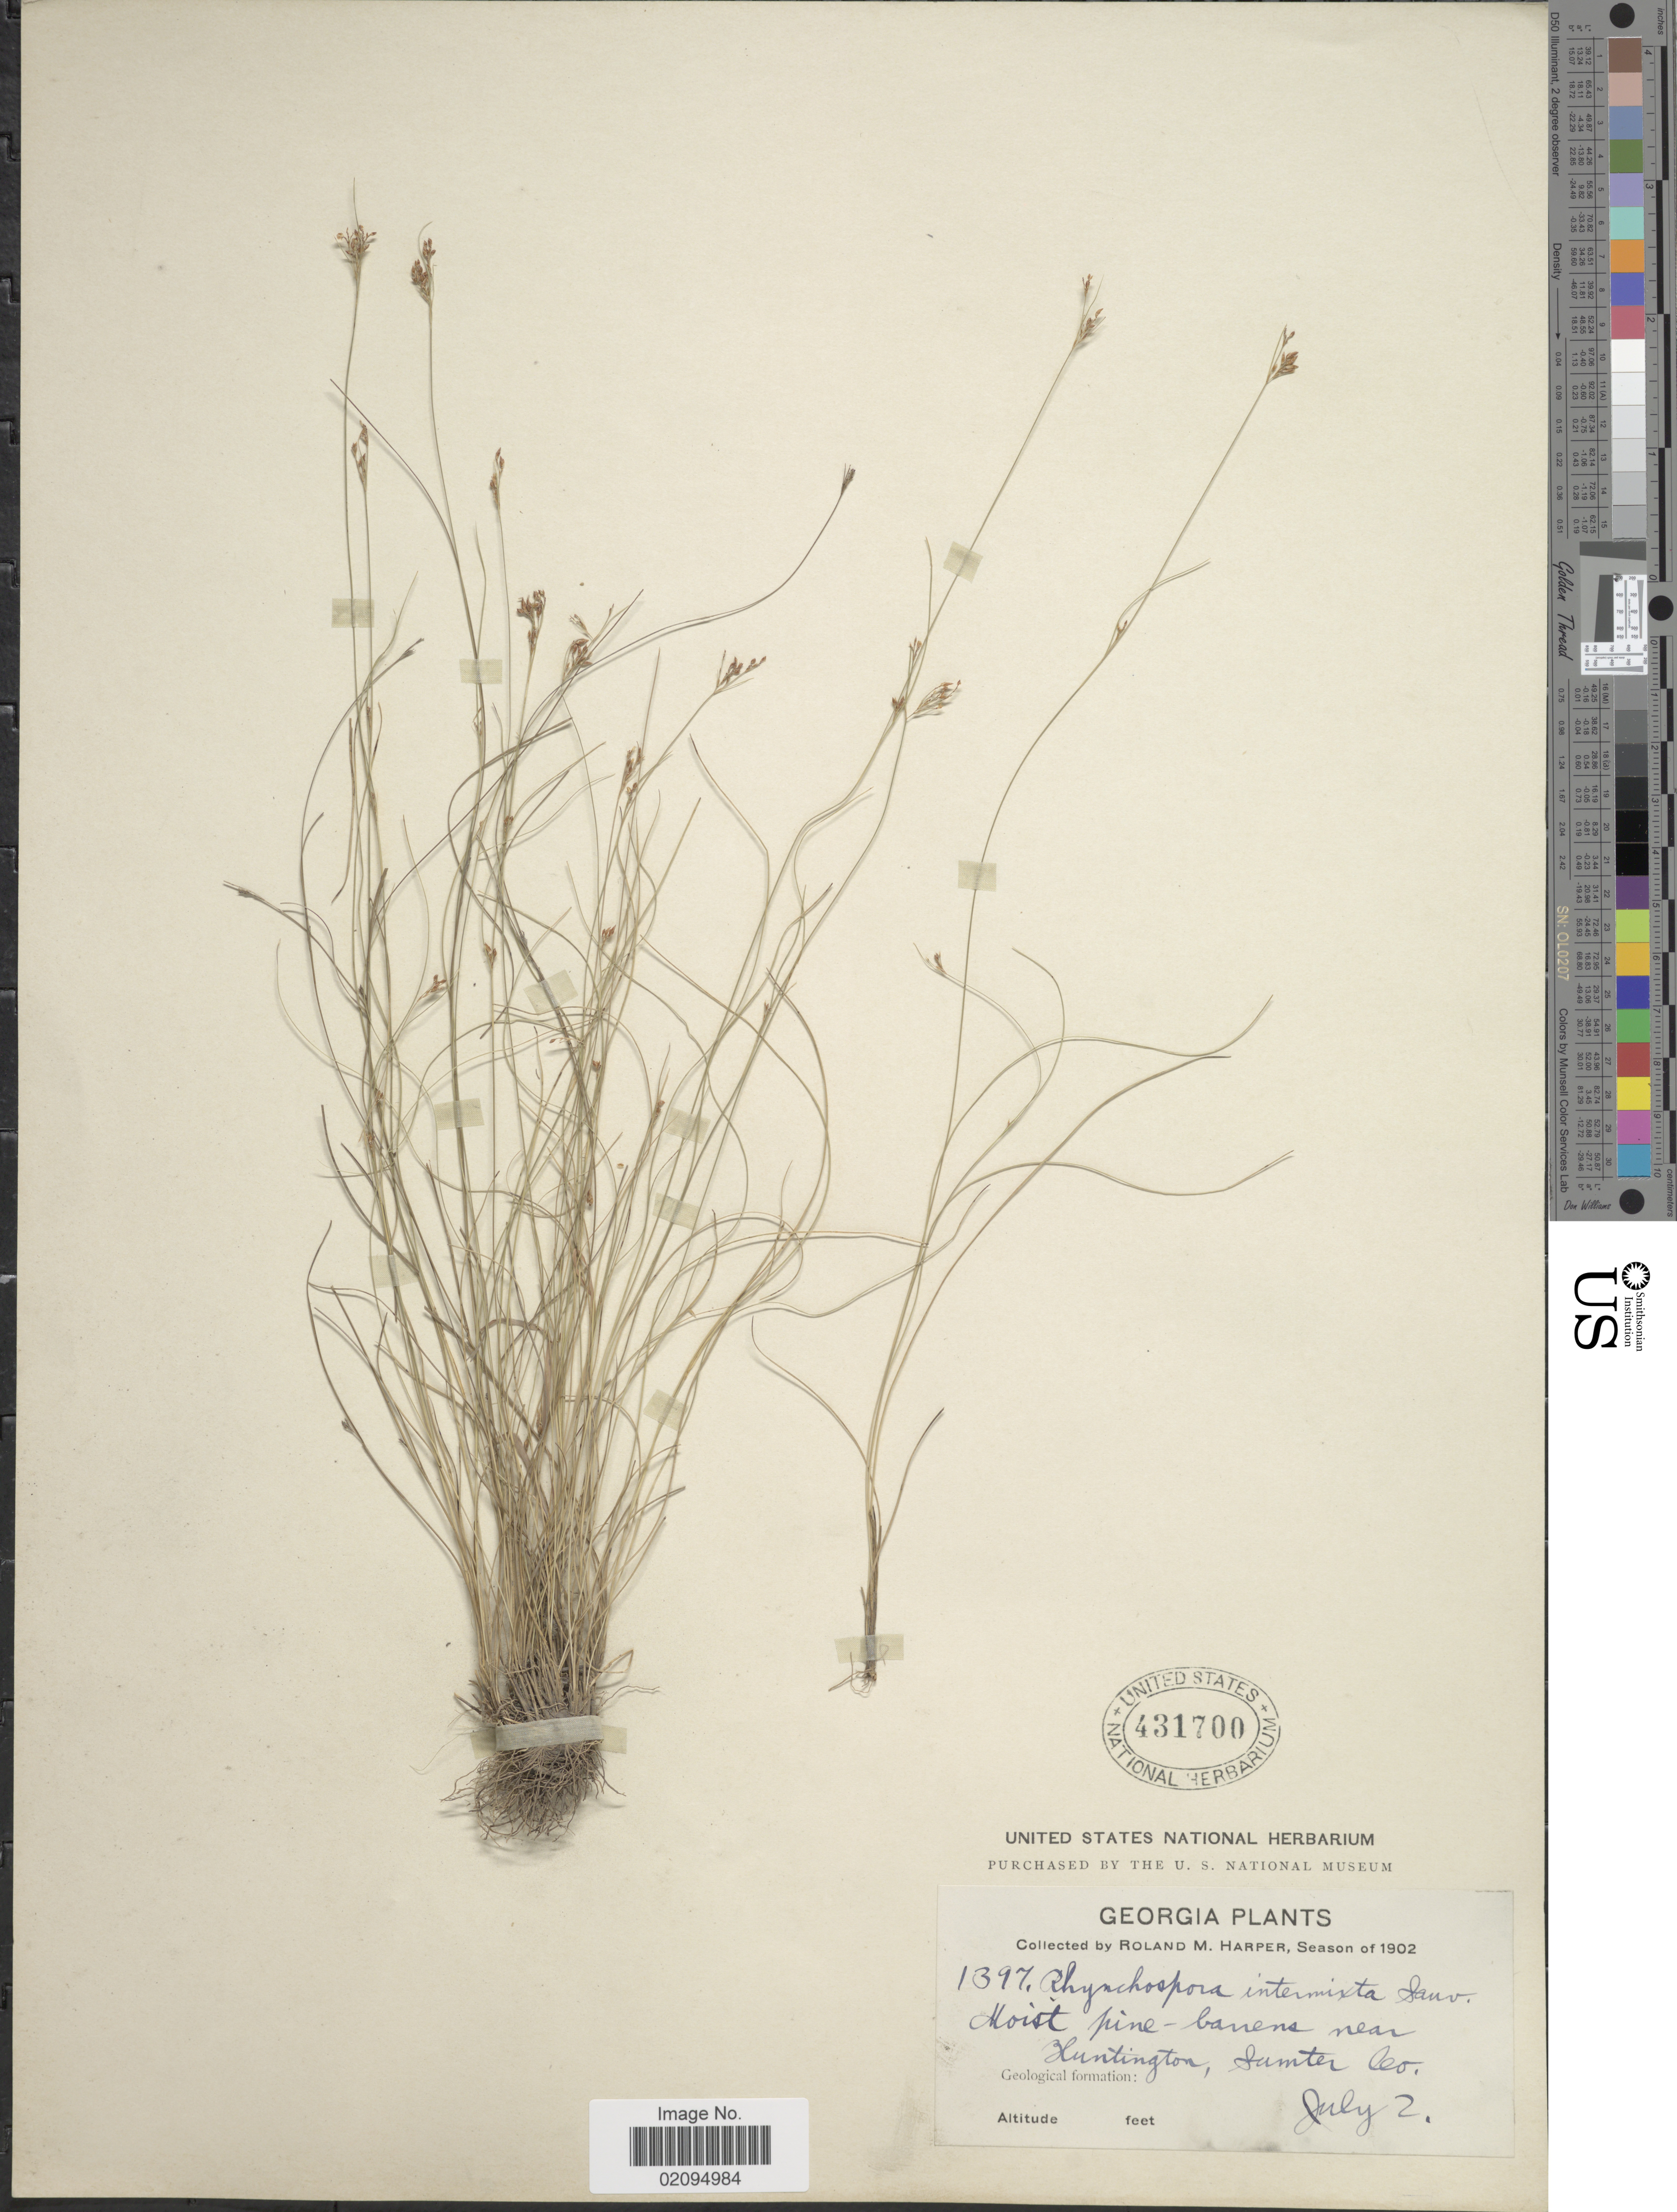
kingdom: Plantae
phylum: Tracheophyta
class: Liliopsida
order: Poales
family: Cyperaceae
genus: Rhynchospora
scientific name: Rhynchospora intermixta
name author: C. Wright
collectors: R. M. Harper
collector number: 1397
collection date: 1902-07-02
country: United States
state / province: Georgia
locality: Moist pine-barrens near Huntington, Sumter Co.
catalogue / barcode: US 431700